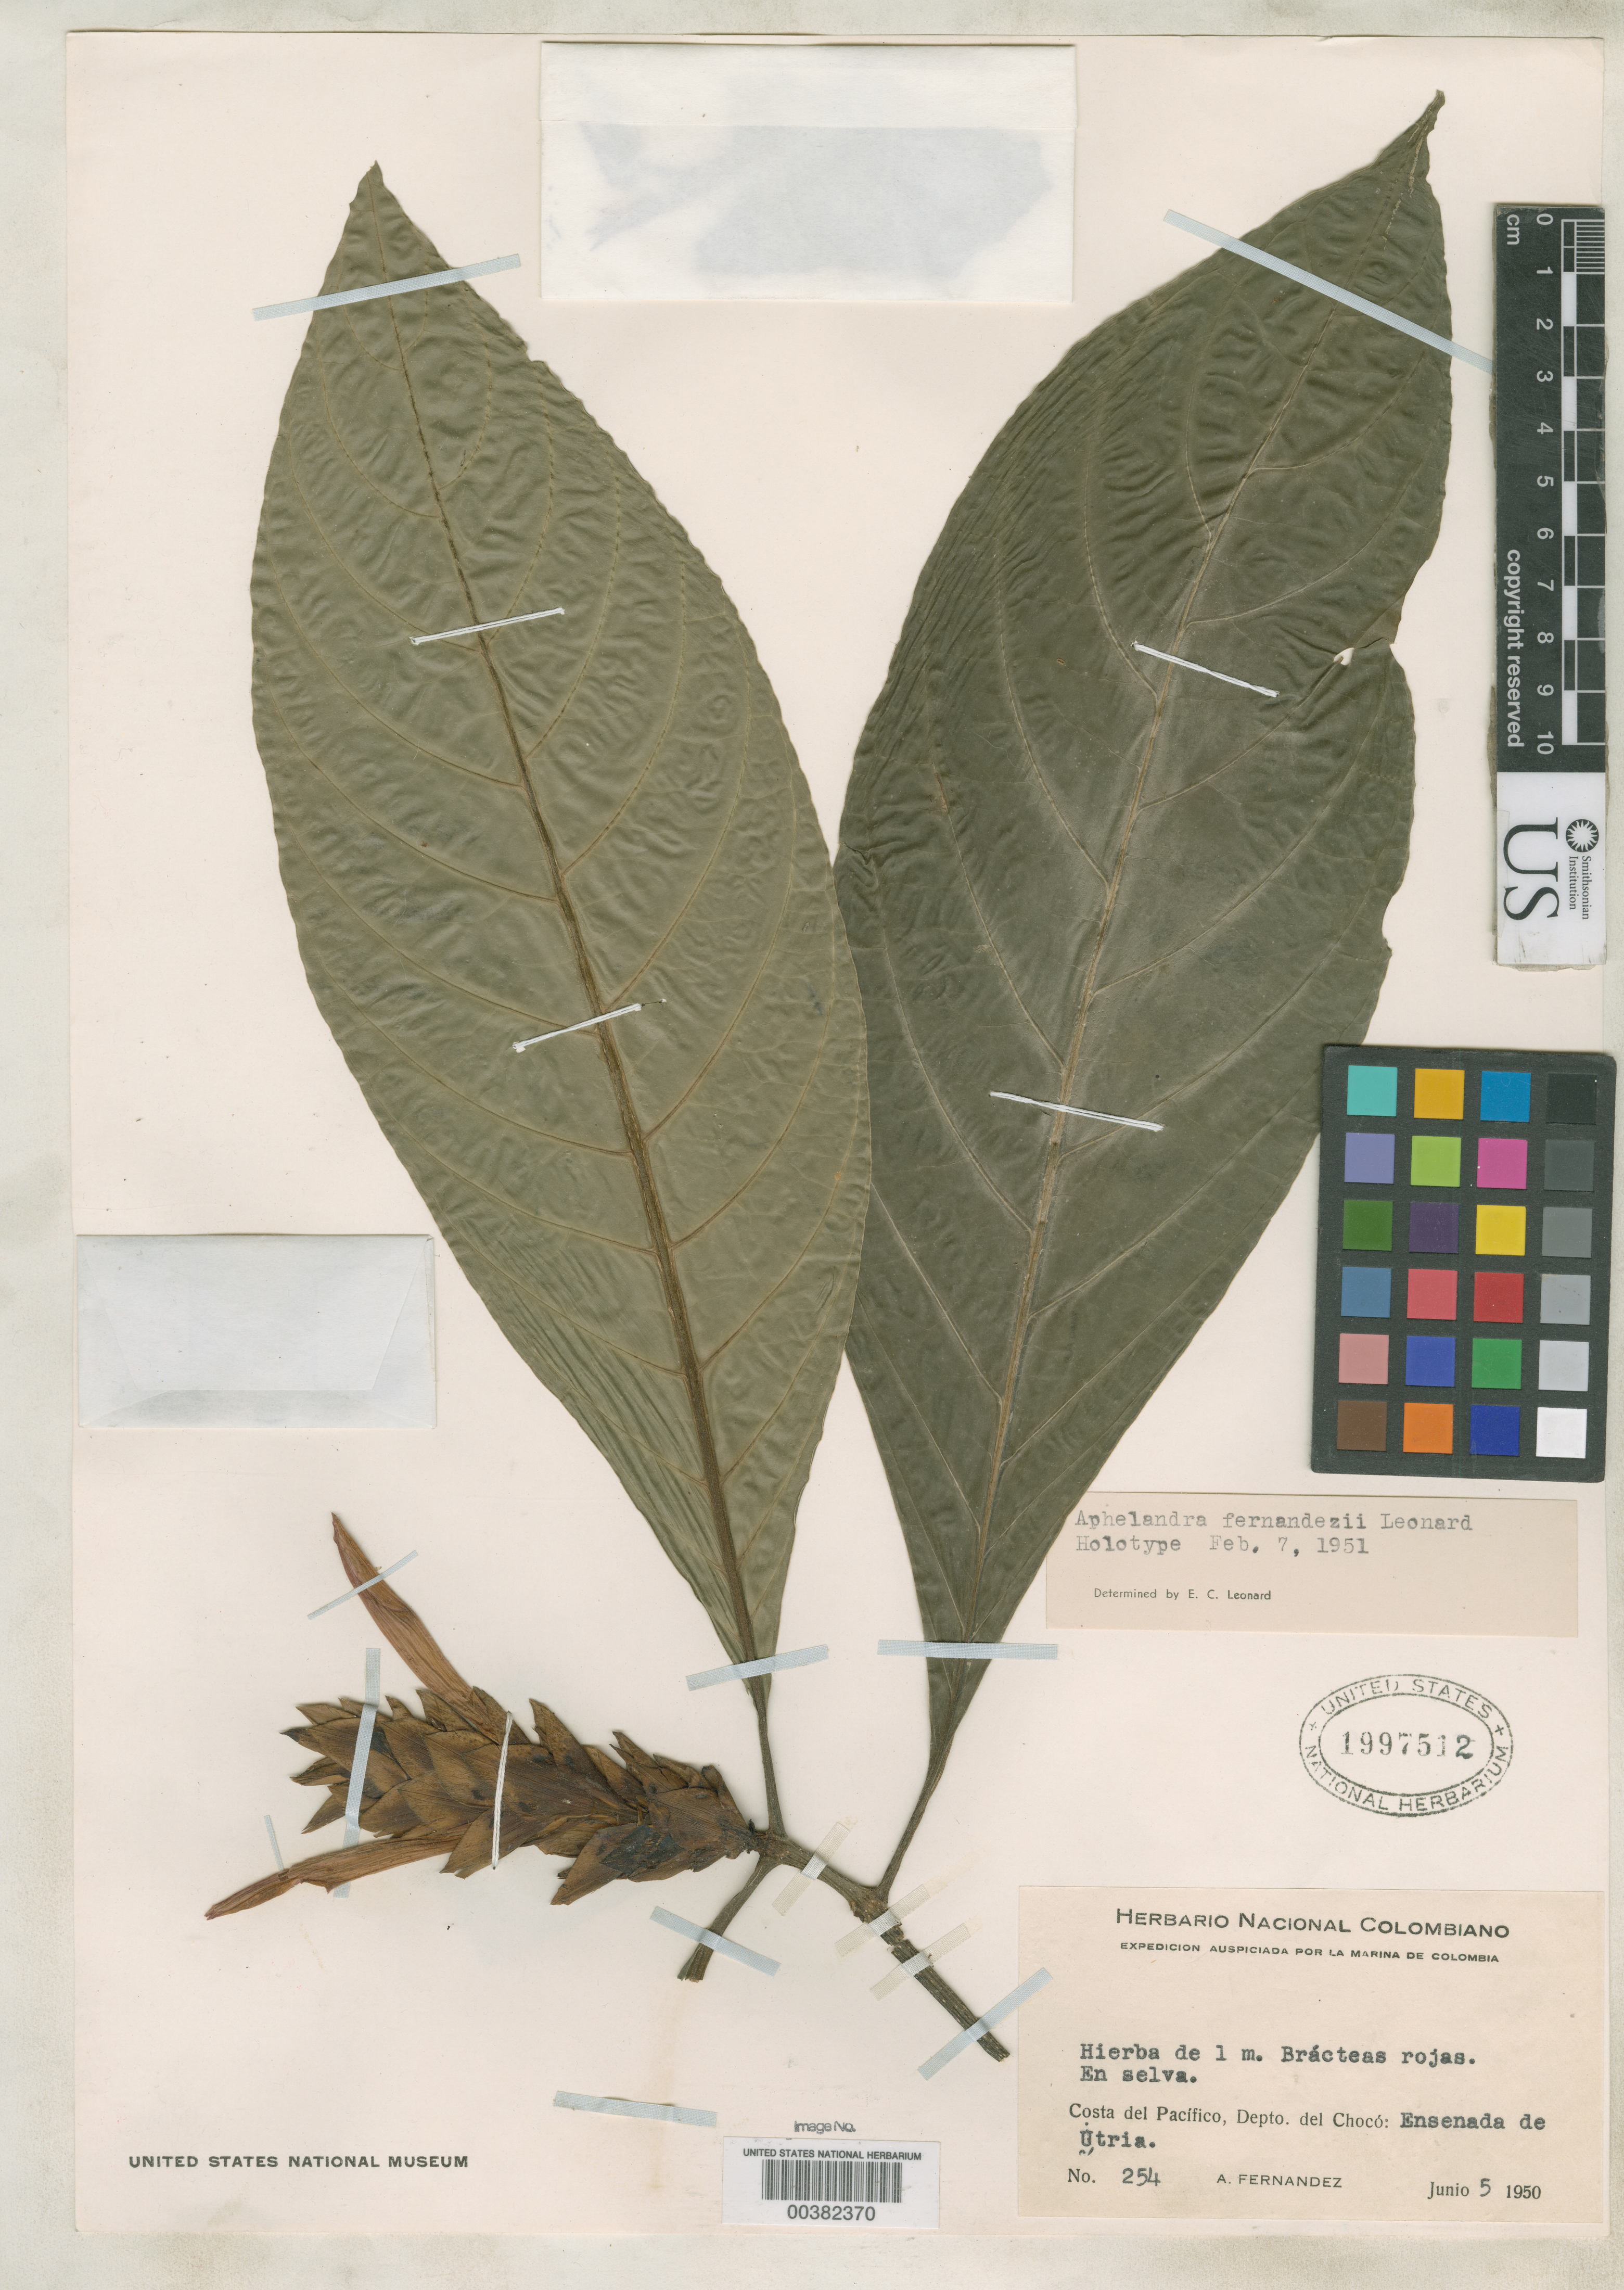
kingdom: Plantae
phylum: Tracheophyta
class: Magnoliopsida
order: Lamiales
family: Acanthaceae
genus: Aphelandra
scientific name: Aphelandra fernandezii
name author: Leonard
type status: Holotype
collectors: A. Fernández-Pérez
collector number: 254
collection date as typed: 05 Jun 1950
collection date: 1950-06-05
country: Colombia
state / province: Chocó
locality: Ensenada de Utria, Costa del Pacifiico.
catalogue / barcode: US 1997512